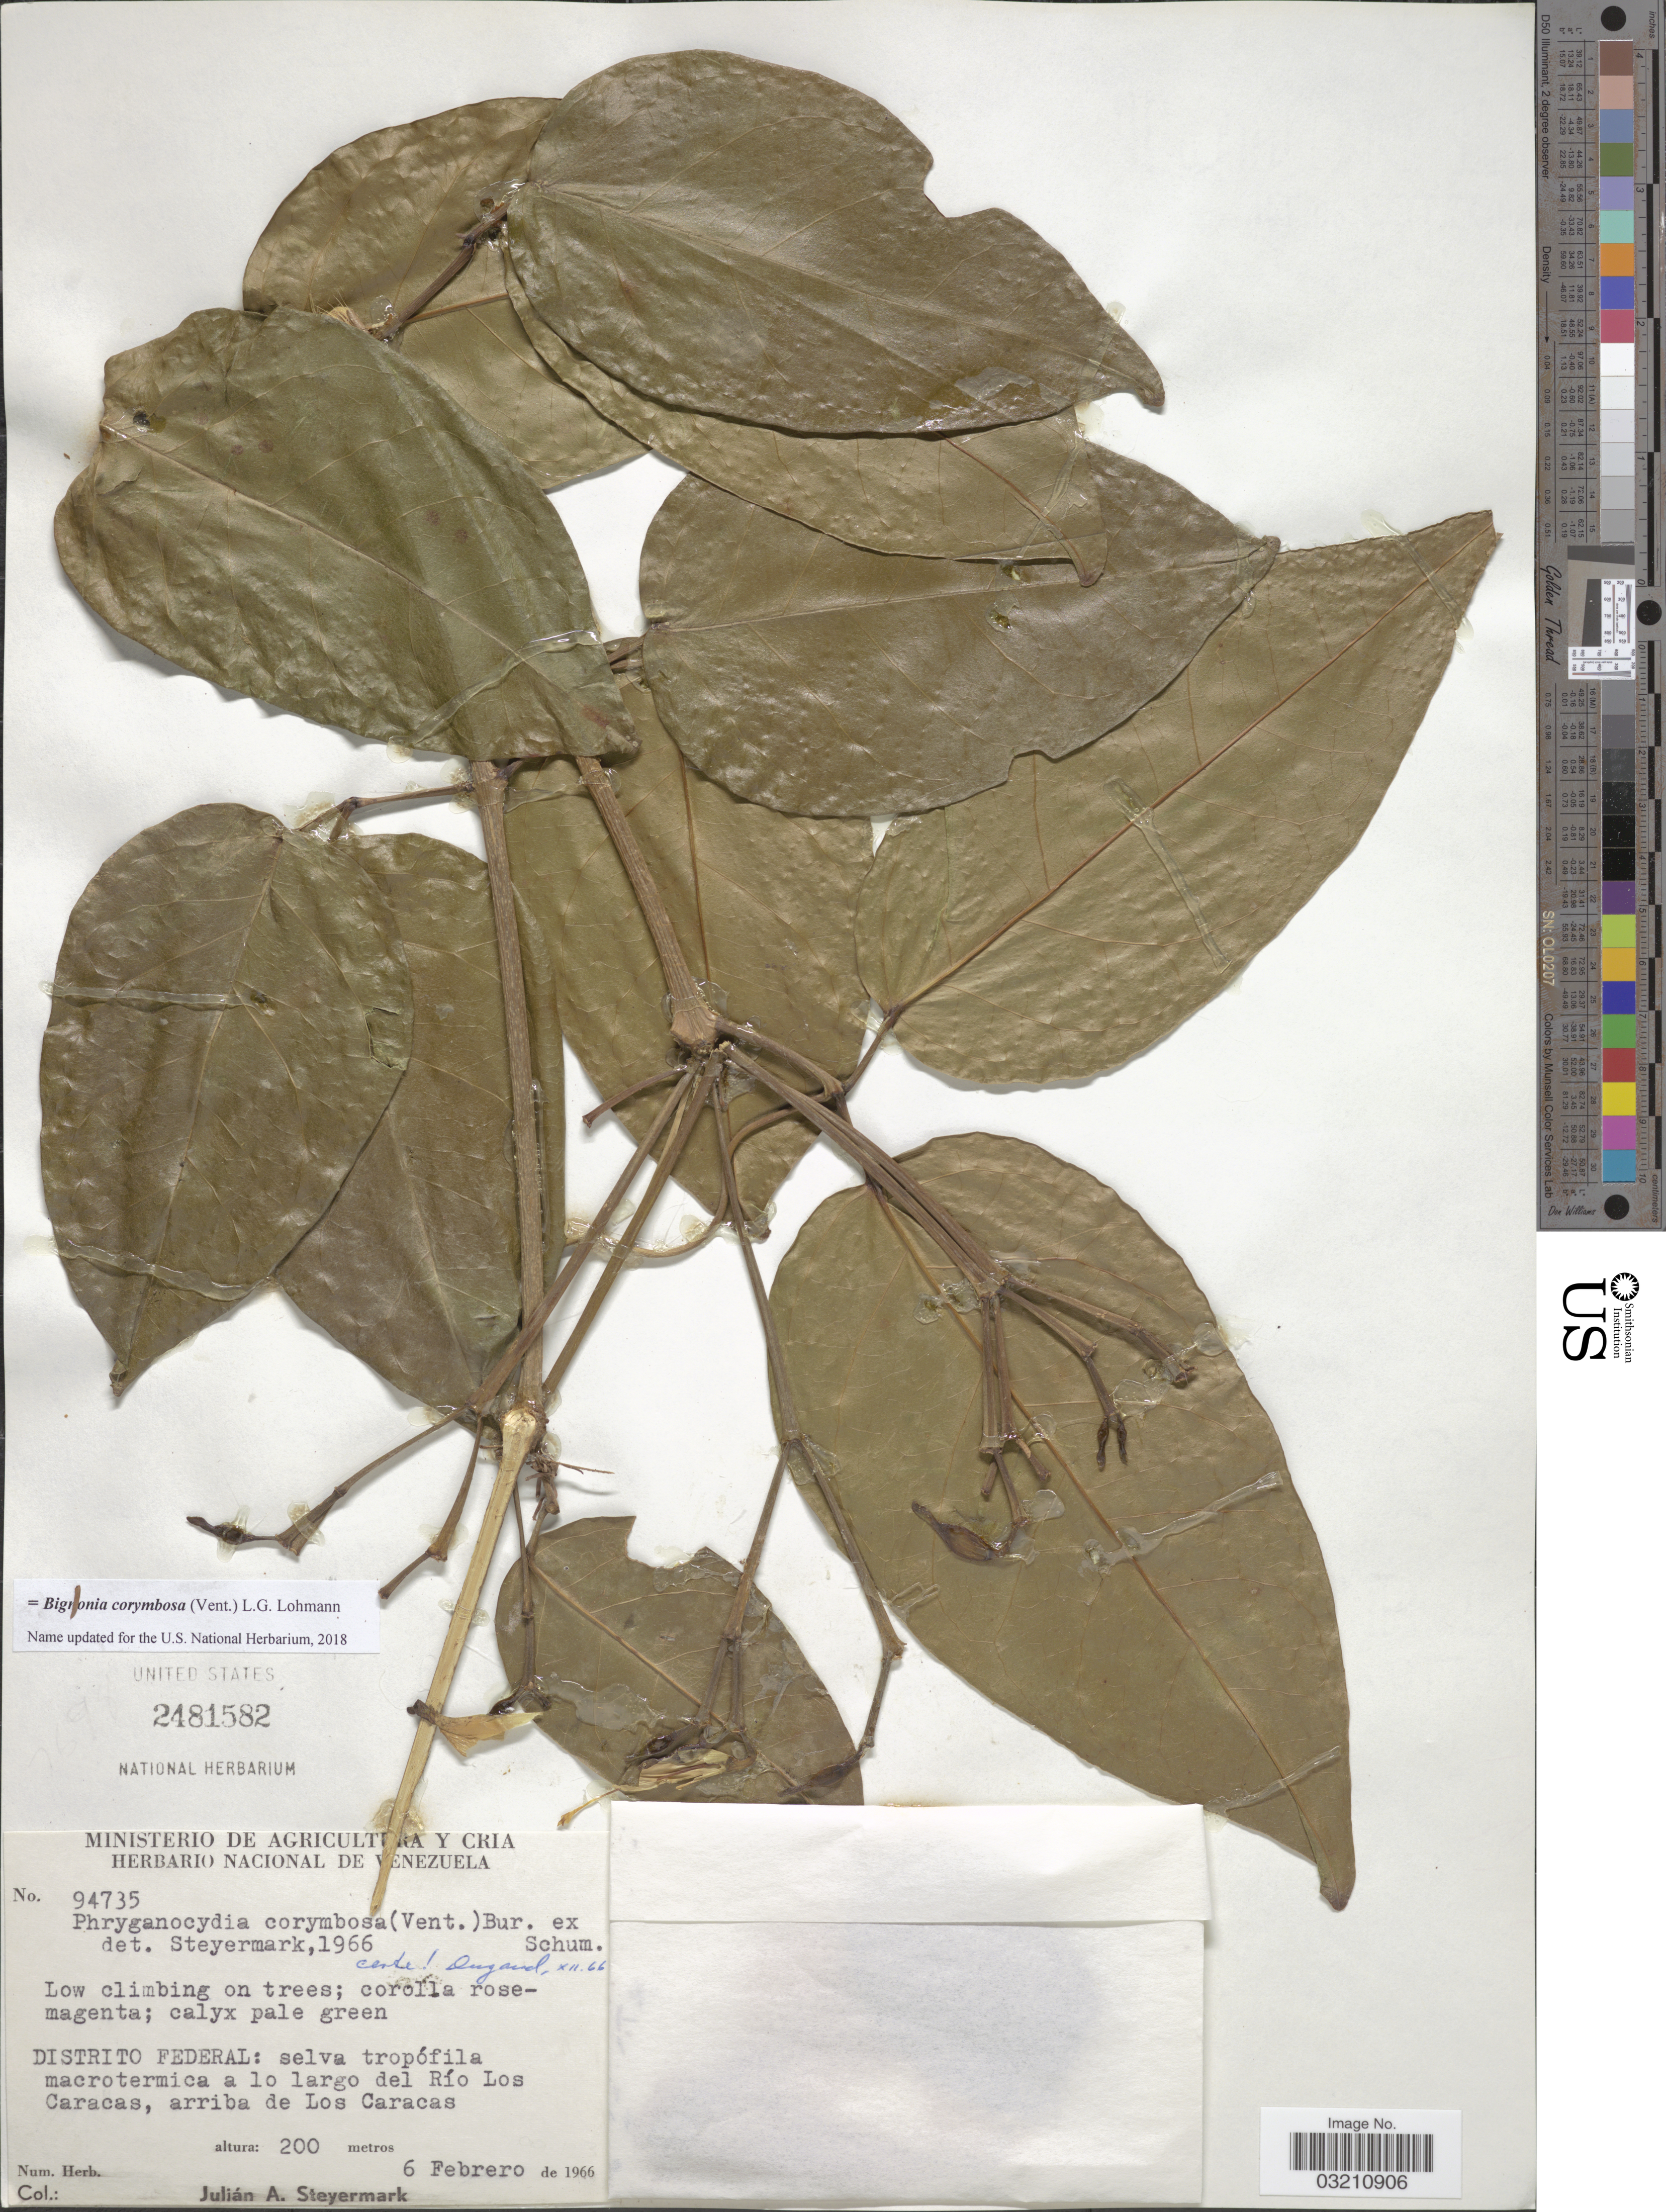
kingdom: Plantae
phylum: Tracheophyta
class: Magnoliopsida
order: Lamiales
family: Bignoniaceae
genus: Bignonia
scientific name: Bignonia corymbosa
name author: (Vent.) L.G. Lohmann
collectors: J. Steyermark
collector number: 94735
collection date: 1966-02-06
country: Venezuela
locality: Distrito Federal: selva tropófila macrotermica a lo largo del Río Los Caracas, arriba de Los Caracas.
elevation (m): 200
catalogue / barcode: US 2481582